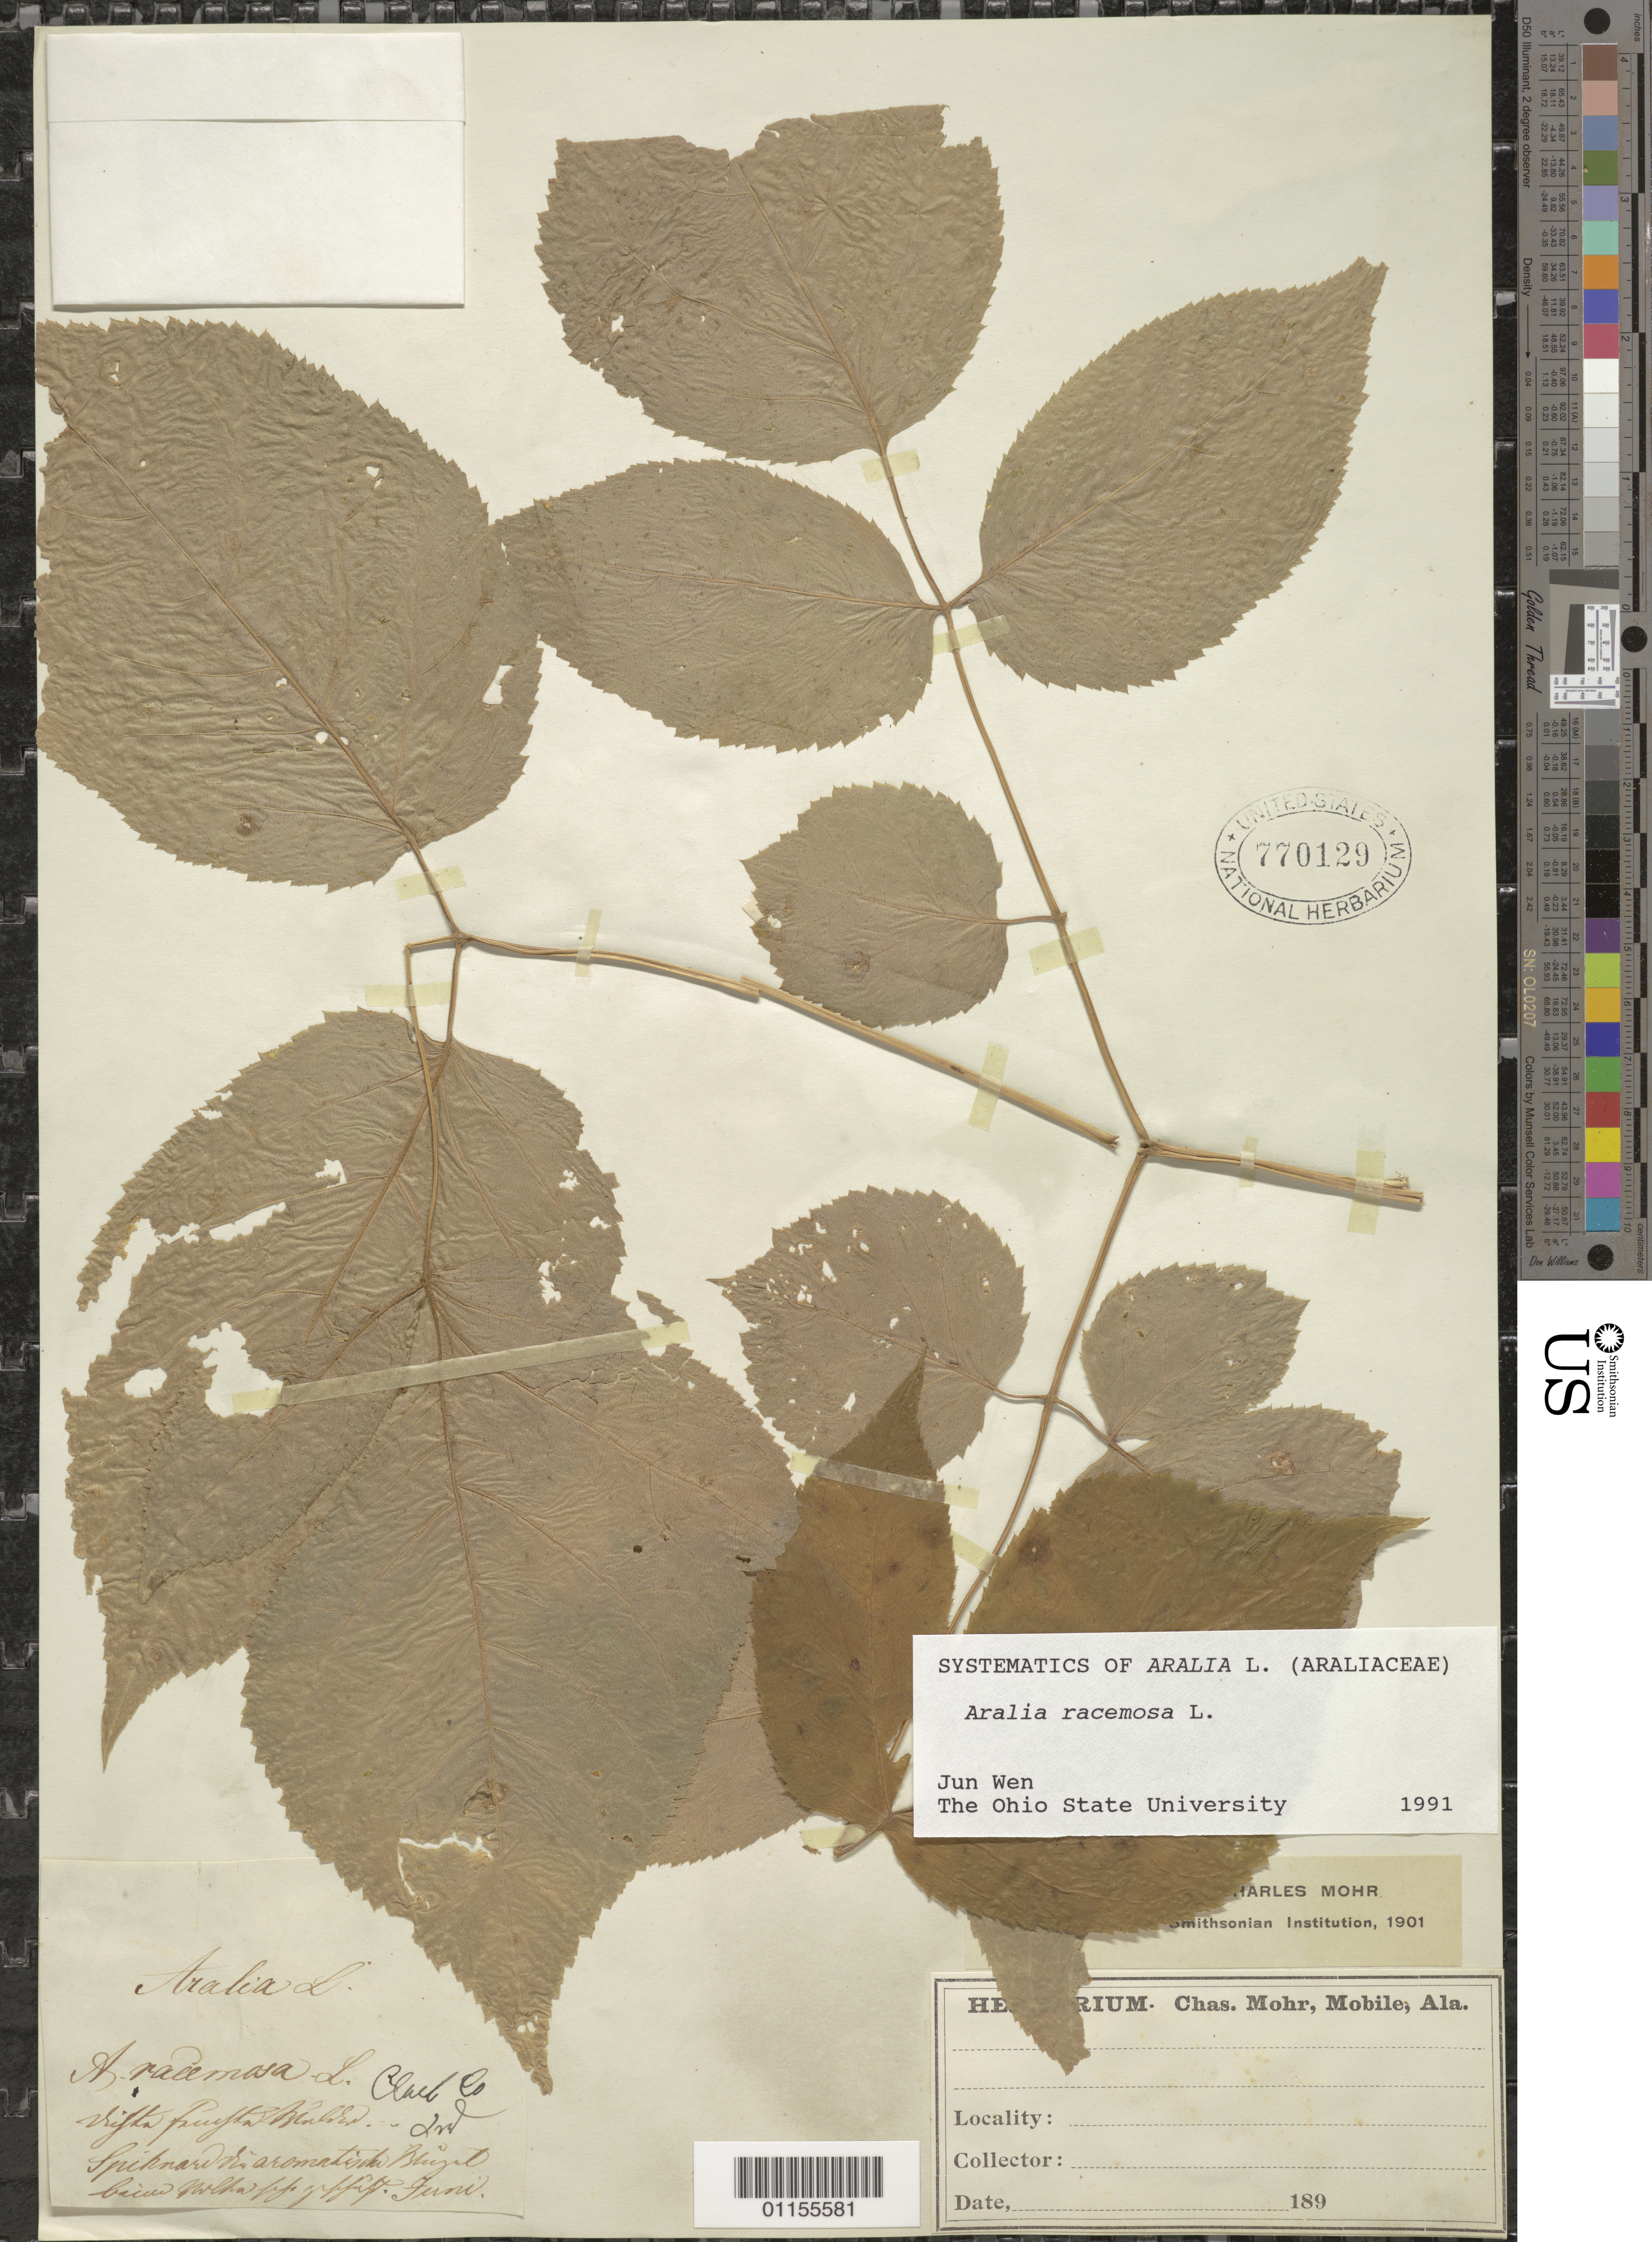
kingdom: Plantae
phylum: Tracheophyta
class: Magnoliopsida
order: Apiales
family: Araliaceae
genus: Aralia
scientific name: Aralia racemosa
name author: L.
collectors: ex herb. C. Mohr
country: United States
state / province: Indiana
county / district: Clark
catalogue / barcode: US 770129